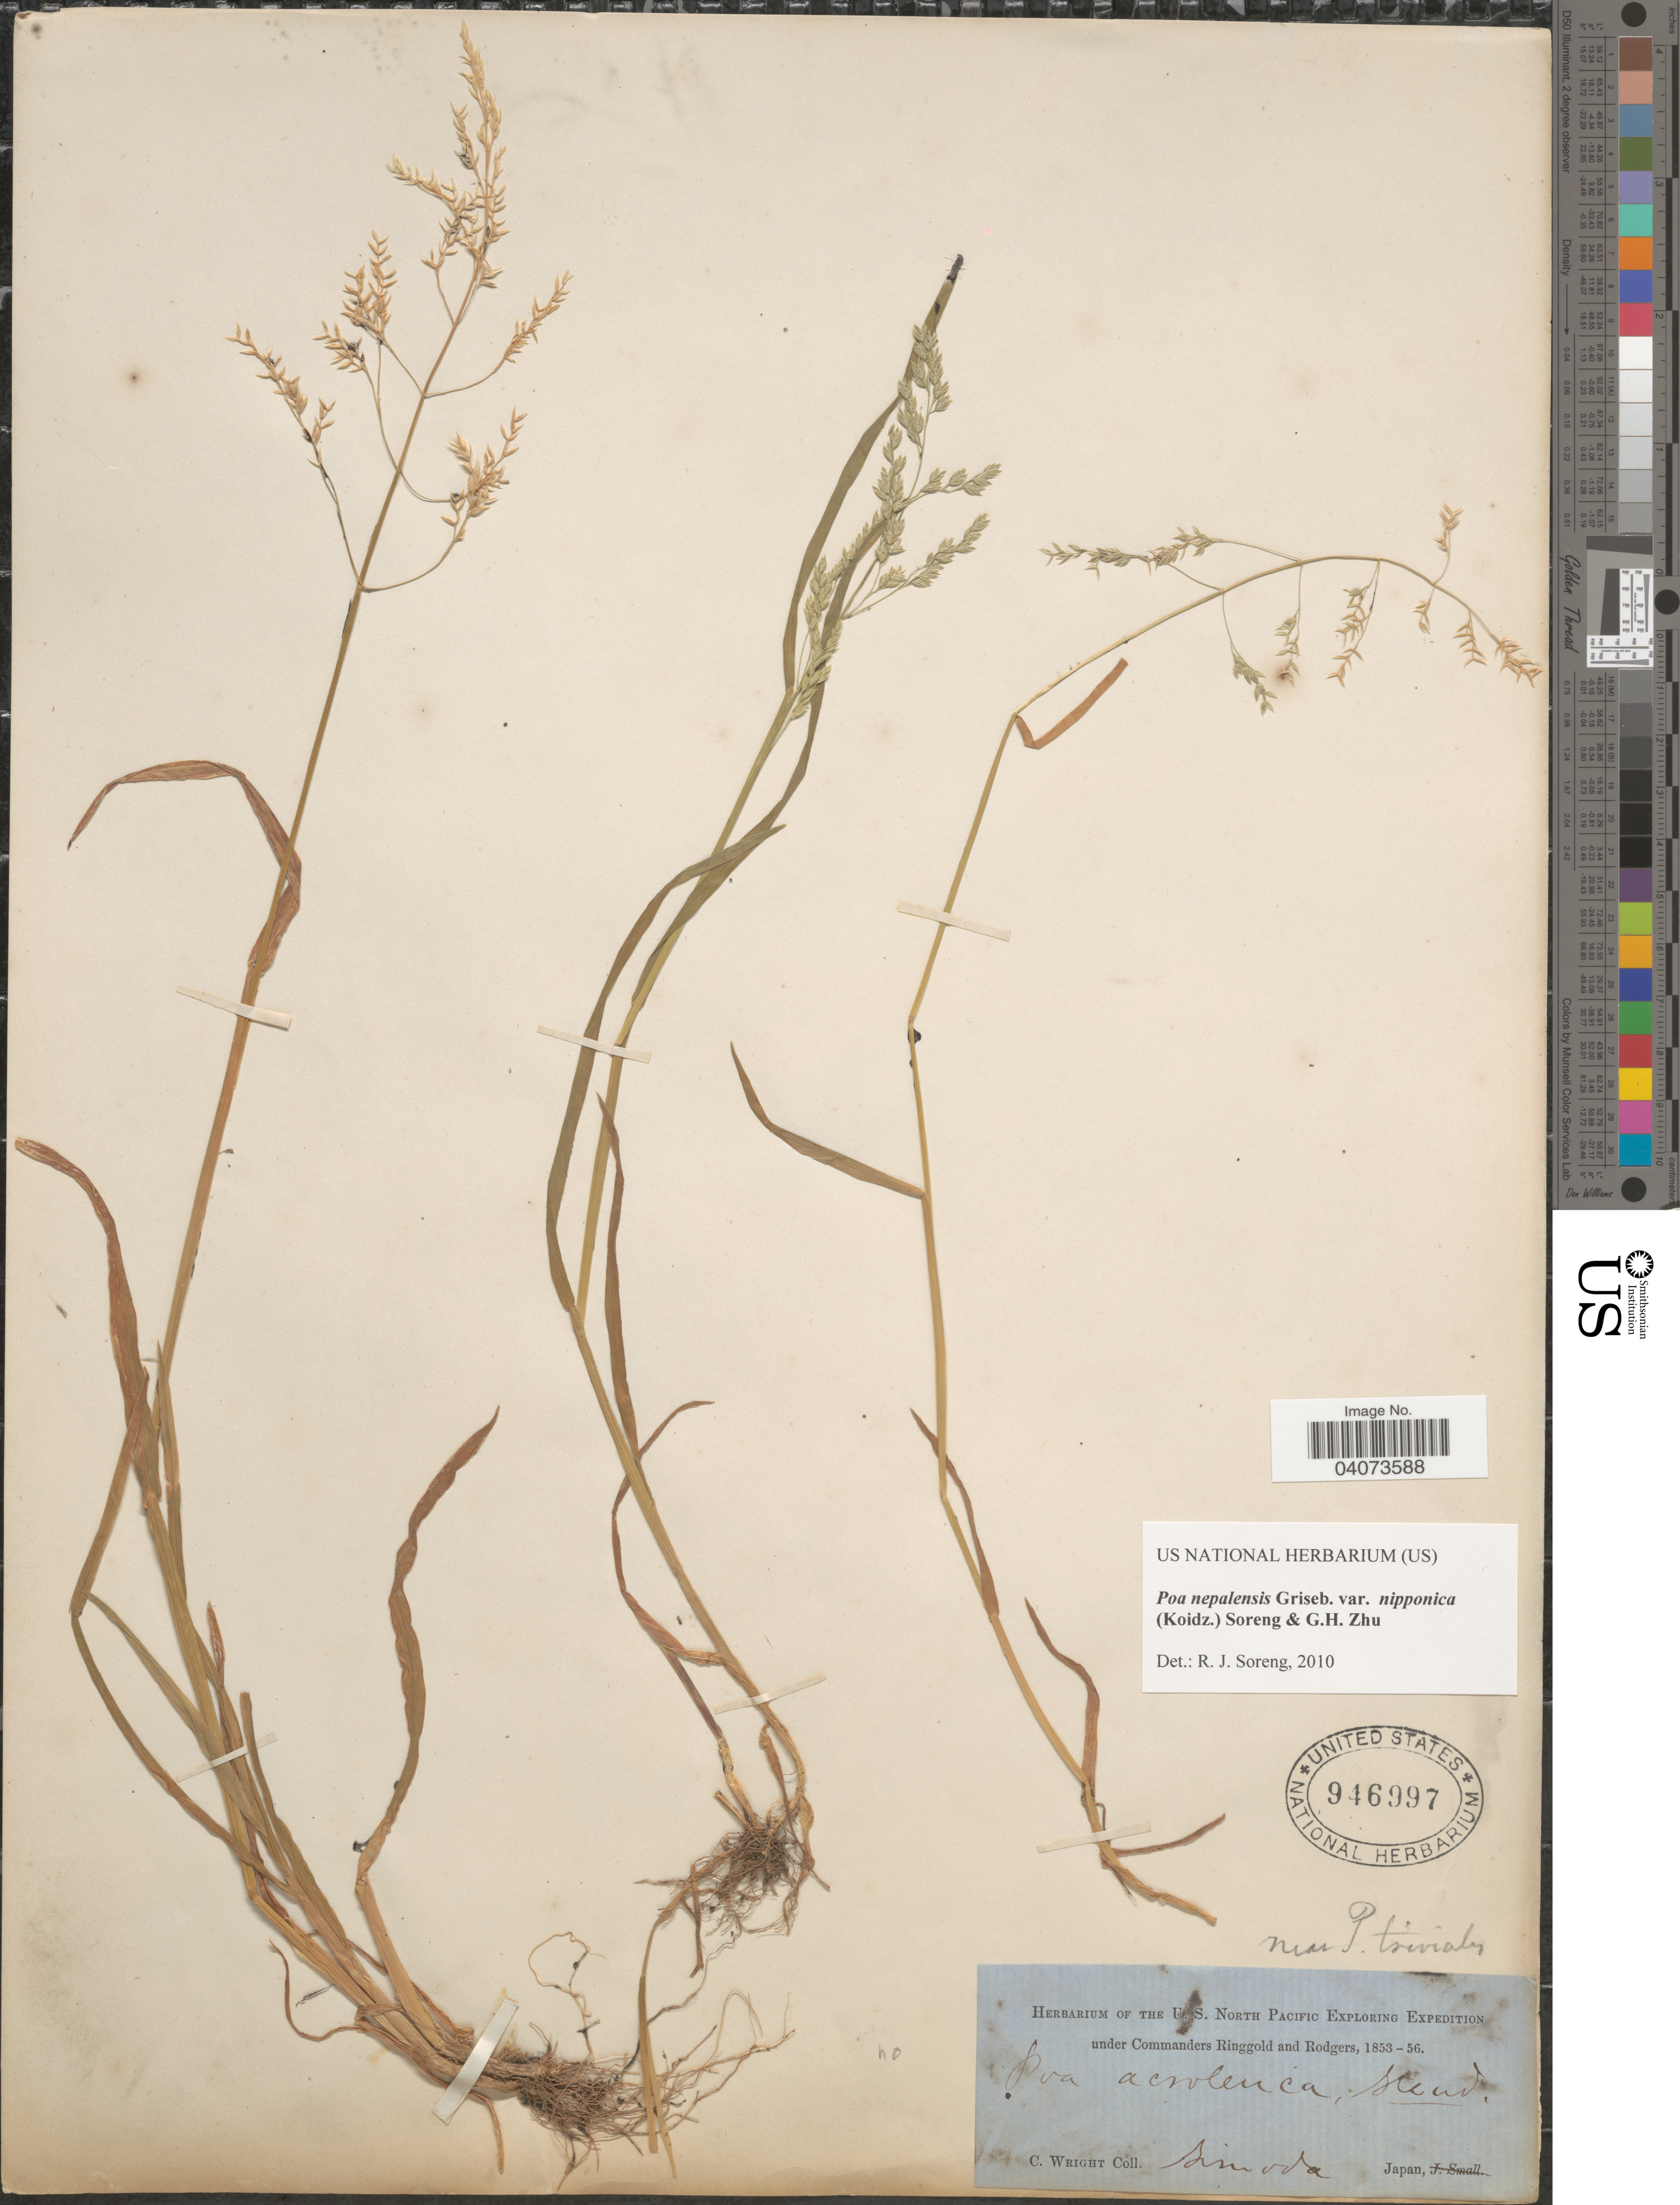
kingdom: Plantae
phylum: Tracheophyta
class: Liliopsida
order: Poales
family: Poaceae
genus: Poa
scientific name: Poa nepalensis var. nipponica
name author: (Koidz.) Soreng & G.H. Zhu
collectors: C. Wright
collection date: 1853/1856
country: Japan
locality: Herbarium of the U.S. North Pacific Exploring Expedition under Commanders Ringgold and Rodgers, 1853-56. Simoda.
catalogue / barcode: US 946997